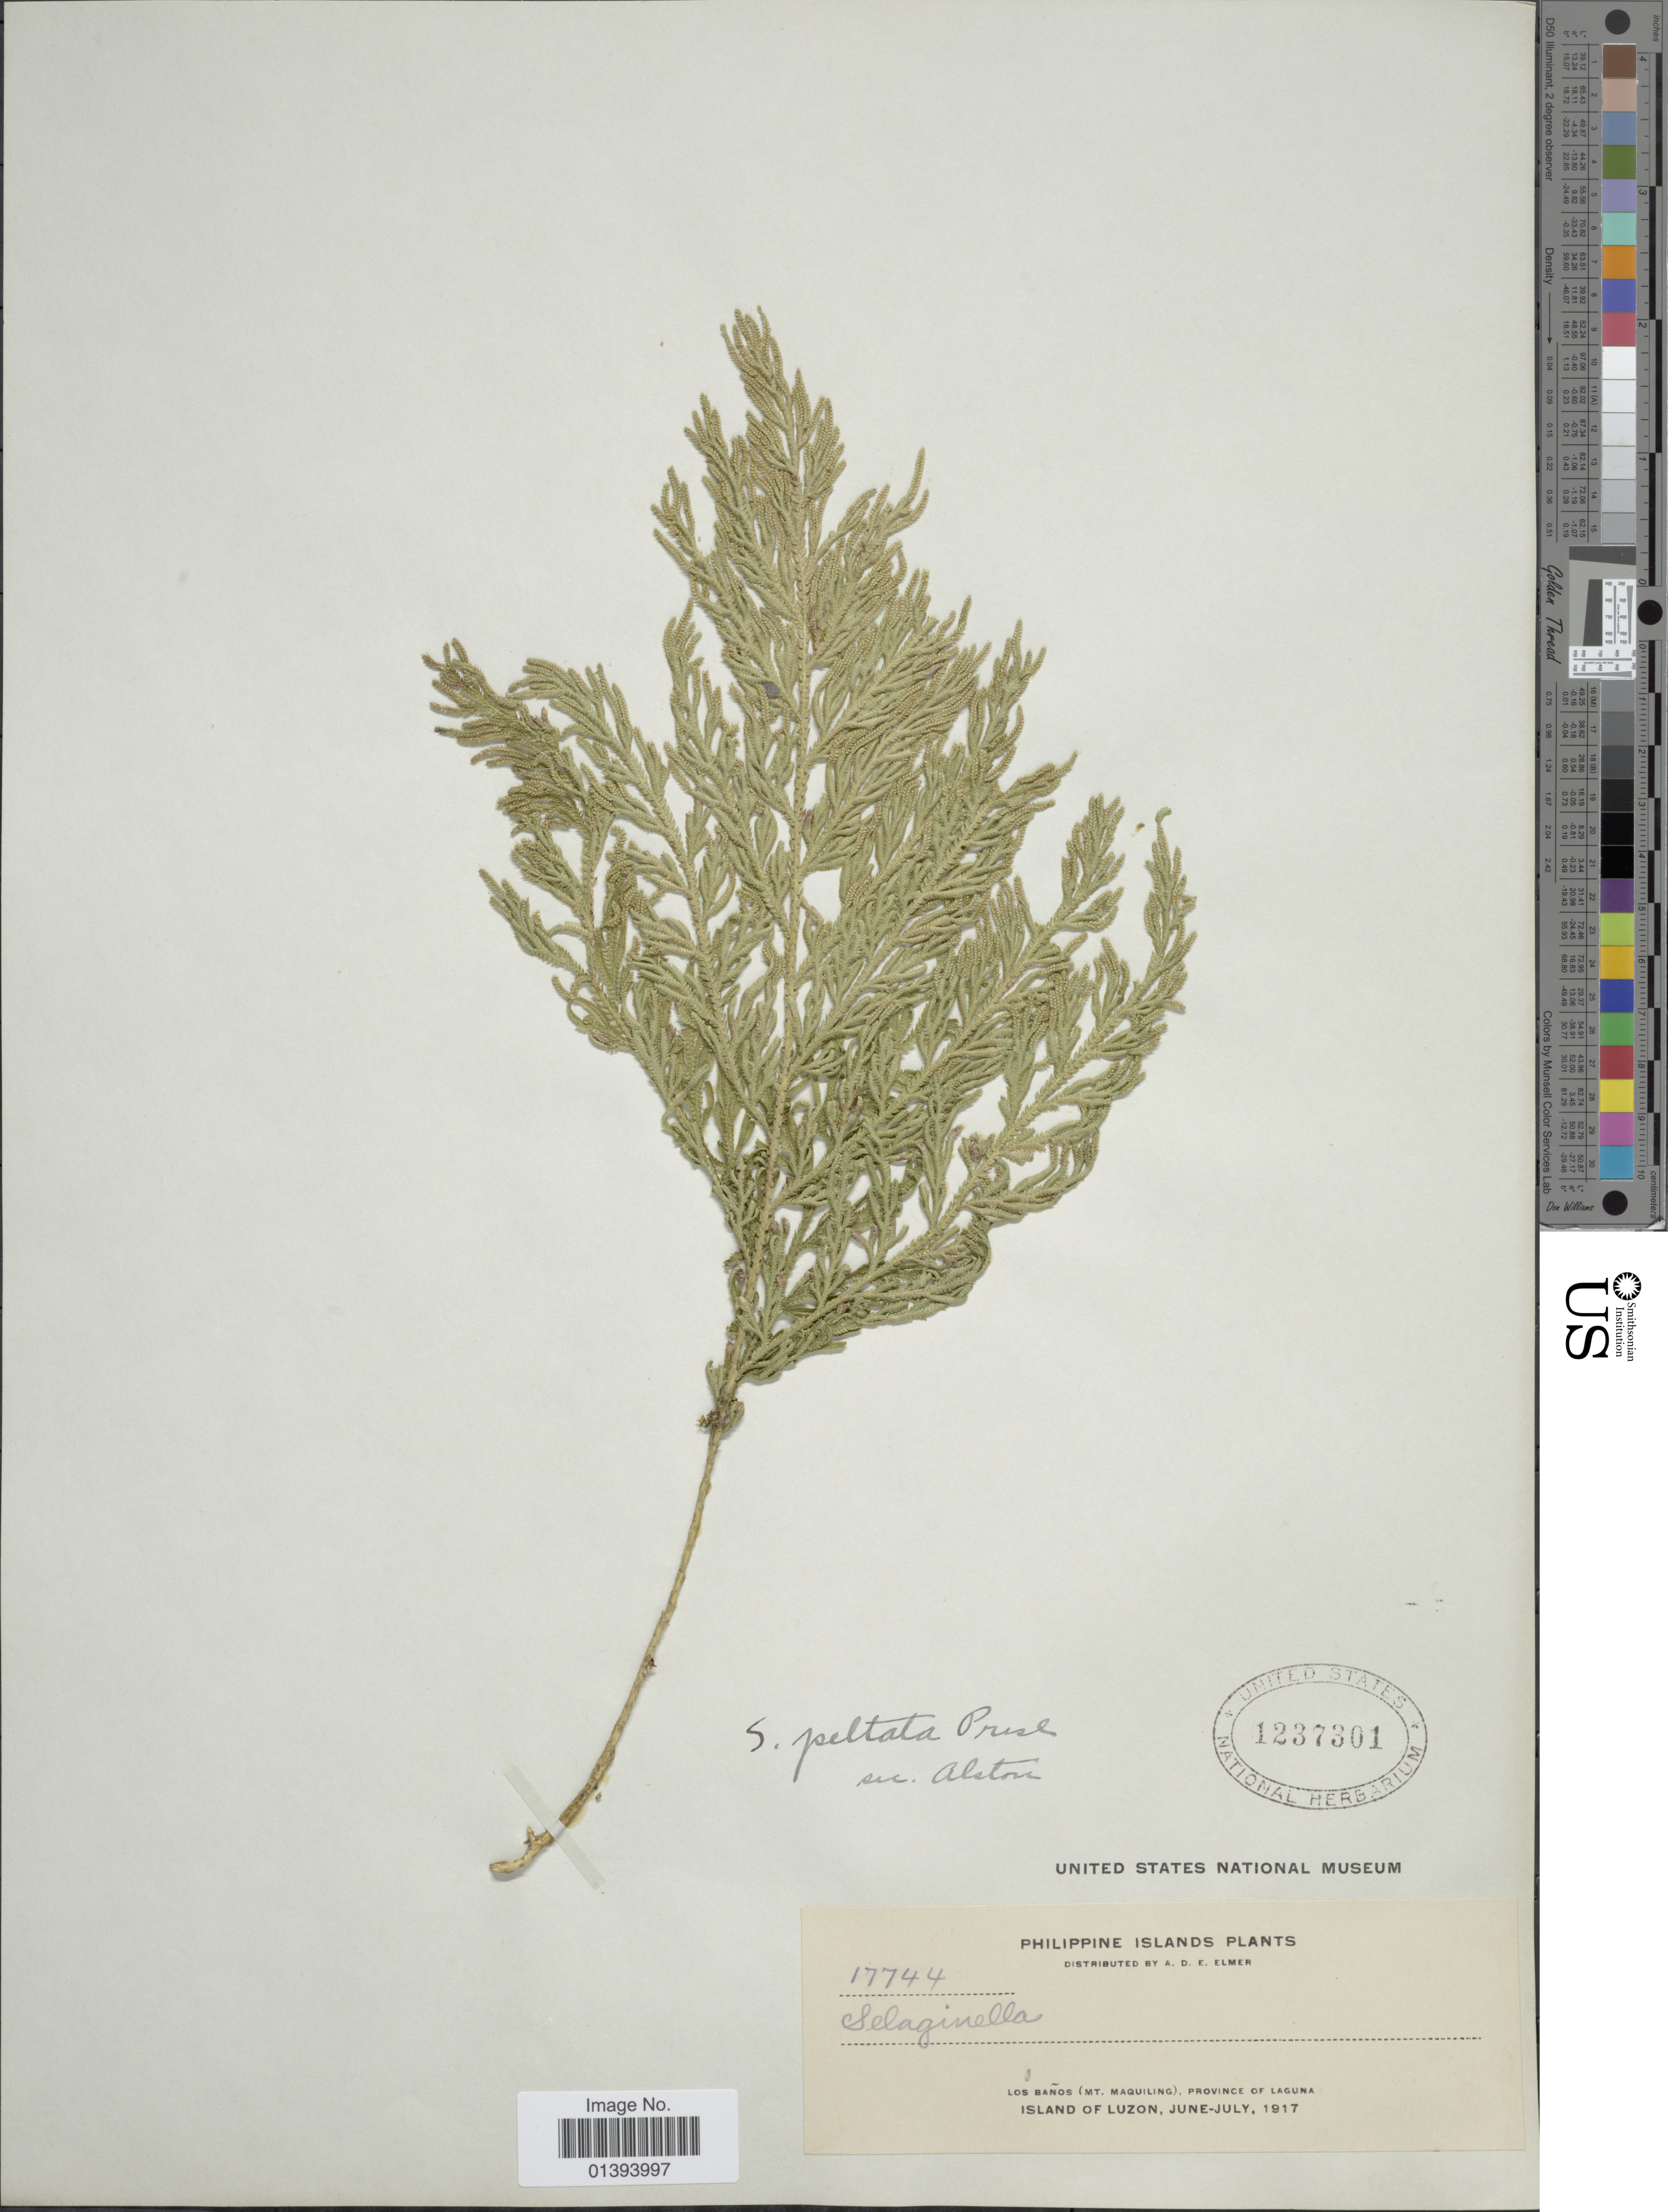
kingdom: Plantae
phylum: Tracheophyta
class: Lycopodiopsida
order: Selaginellales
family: Selaginellaceae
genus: Selaginella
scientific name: Selaginella peltata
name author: C. Presl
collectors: A. D. E. Elmer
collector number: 17744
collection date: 1917-06/1917-07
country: Philippines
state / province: Central Luzon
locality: Los Baños(Mt. Maquiling), province of Lagunas, Island of Luzon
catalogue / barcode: US 1237301